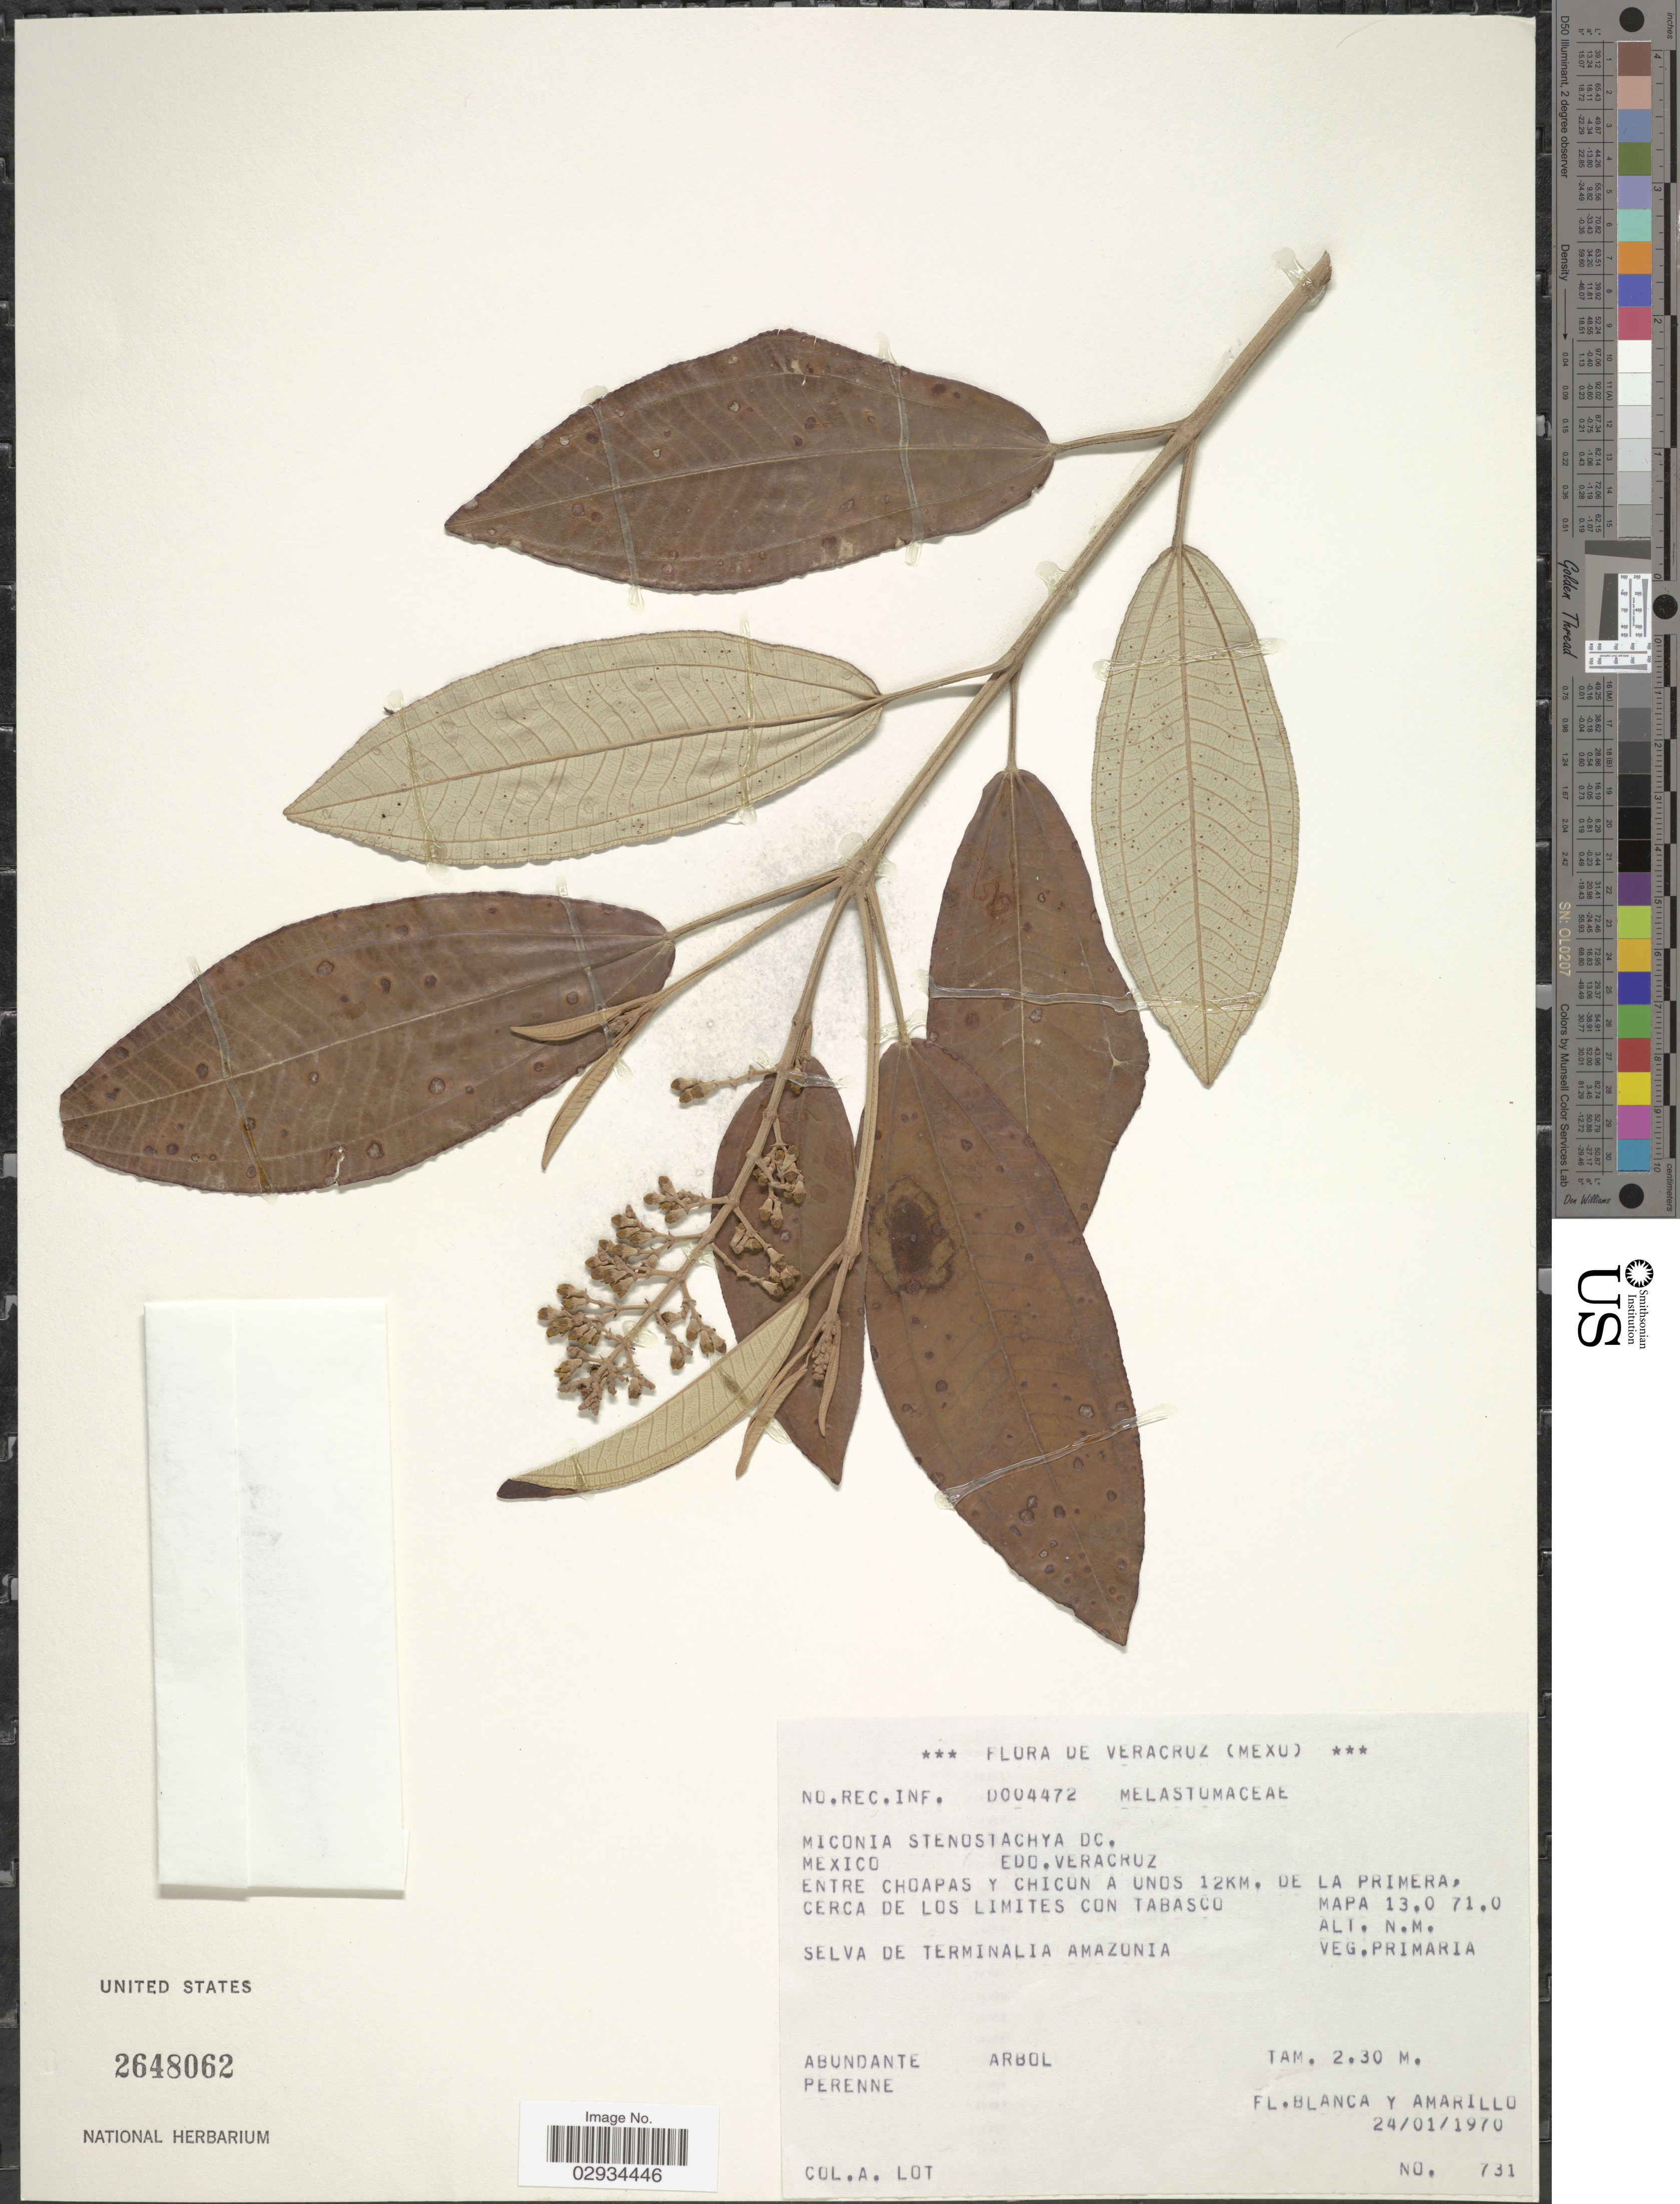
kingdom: Plantae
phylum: Tracheophyta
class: Magnoliopsida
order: Myrtales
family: Melastomataceae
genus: Miconia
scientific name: Miconia stenostachya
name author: DC.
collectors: Lot, A.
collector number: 731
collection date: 1970-01-24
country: Mexico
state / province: Veracruz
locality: Veracruz (Mexu). Entre Choapas y Chicon a unos 12 Km. de la Primera, cerca de los limites con Tabasco. Mapa 13.0 71.0.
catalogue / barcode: US 2648062